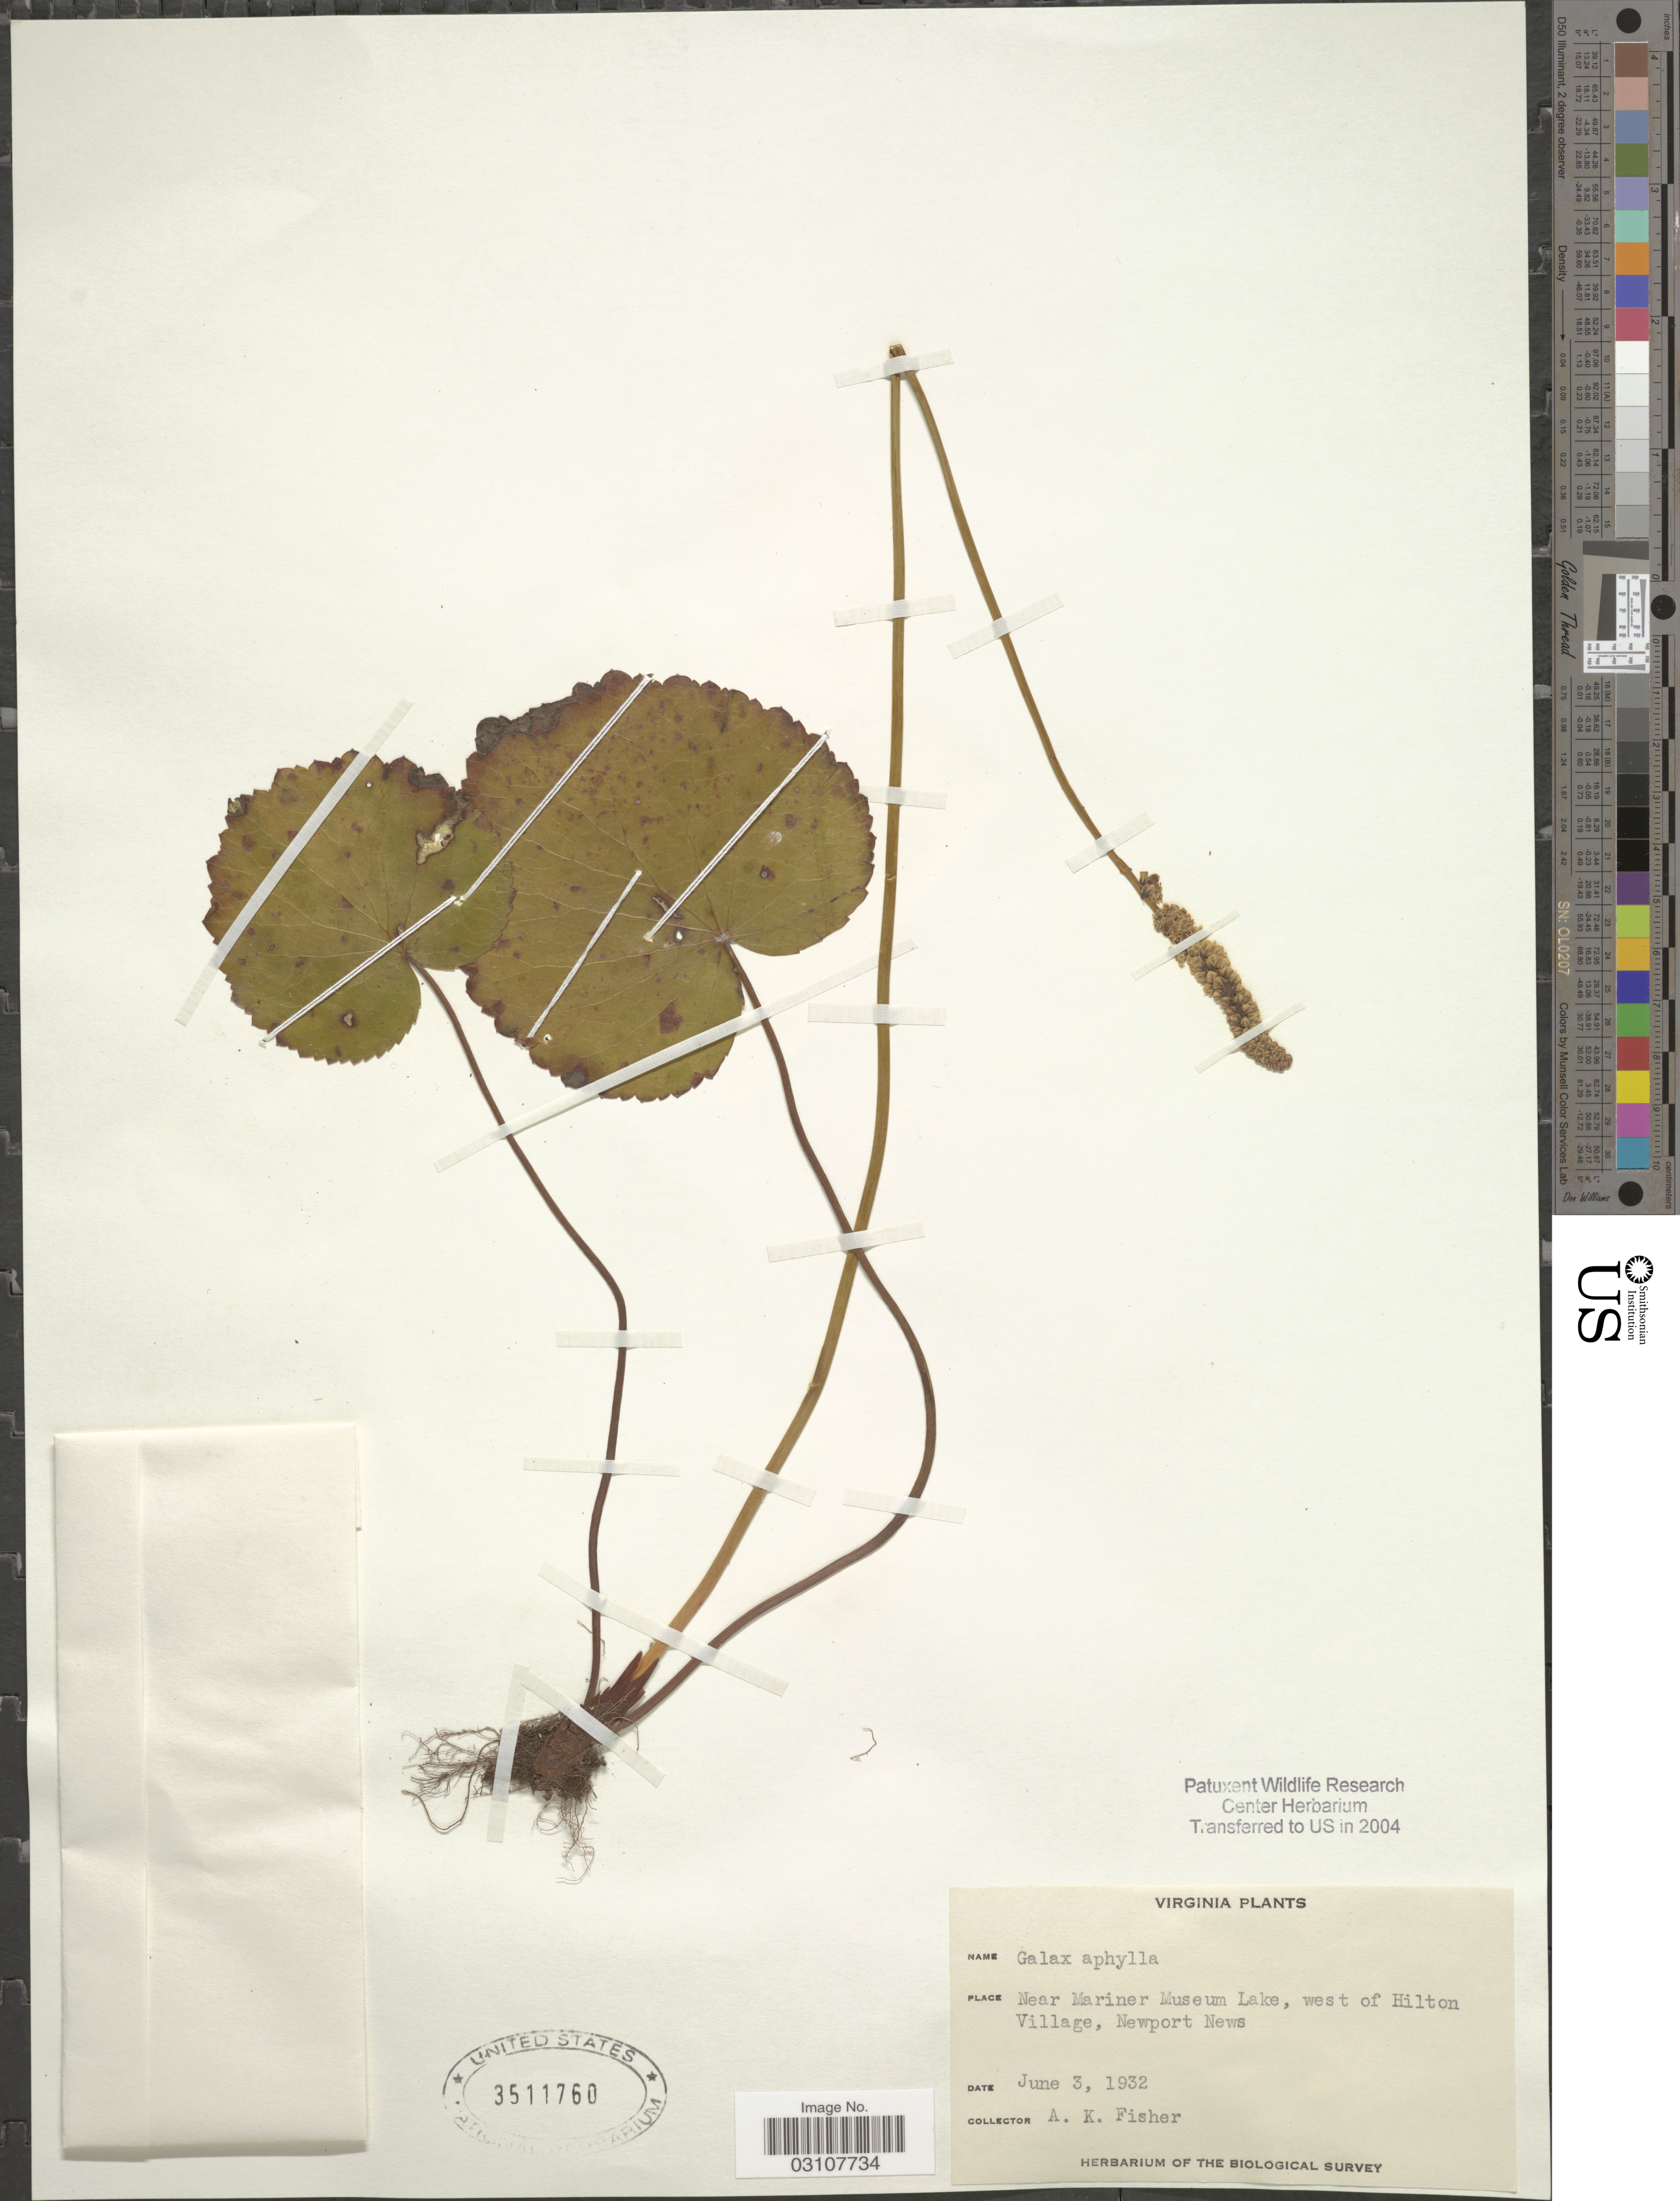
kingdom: Plantae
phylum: Tracheophyta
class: Magnoliopsida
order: Ericales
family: Diapensiaceae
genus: Galax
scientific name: Galax urceolata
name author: (Poir.) Brummitt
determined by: Gaynor, Michelle L., (FLAS), University of Florida (UNITED STATES)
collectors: A. K. Fisher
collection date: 1932-06-03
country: United States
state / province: Virginia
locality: Near Mariner Museum Lake, west of Hilton Village, Newport News.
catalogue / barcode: US 3511760